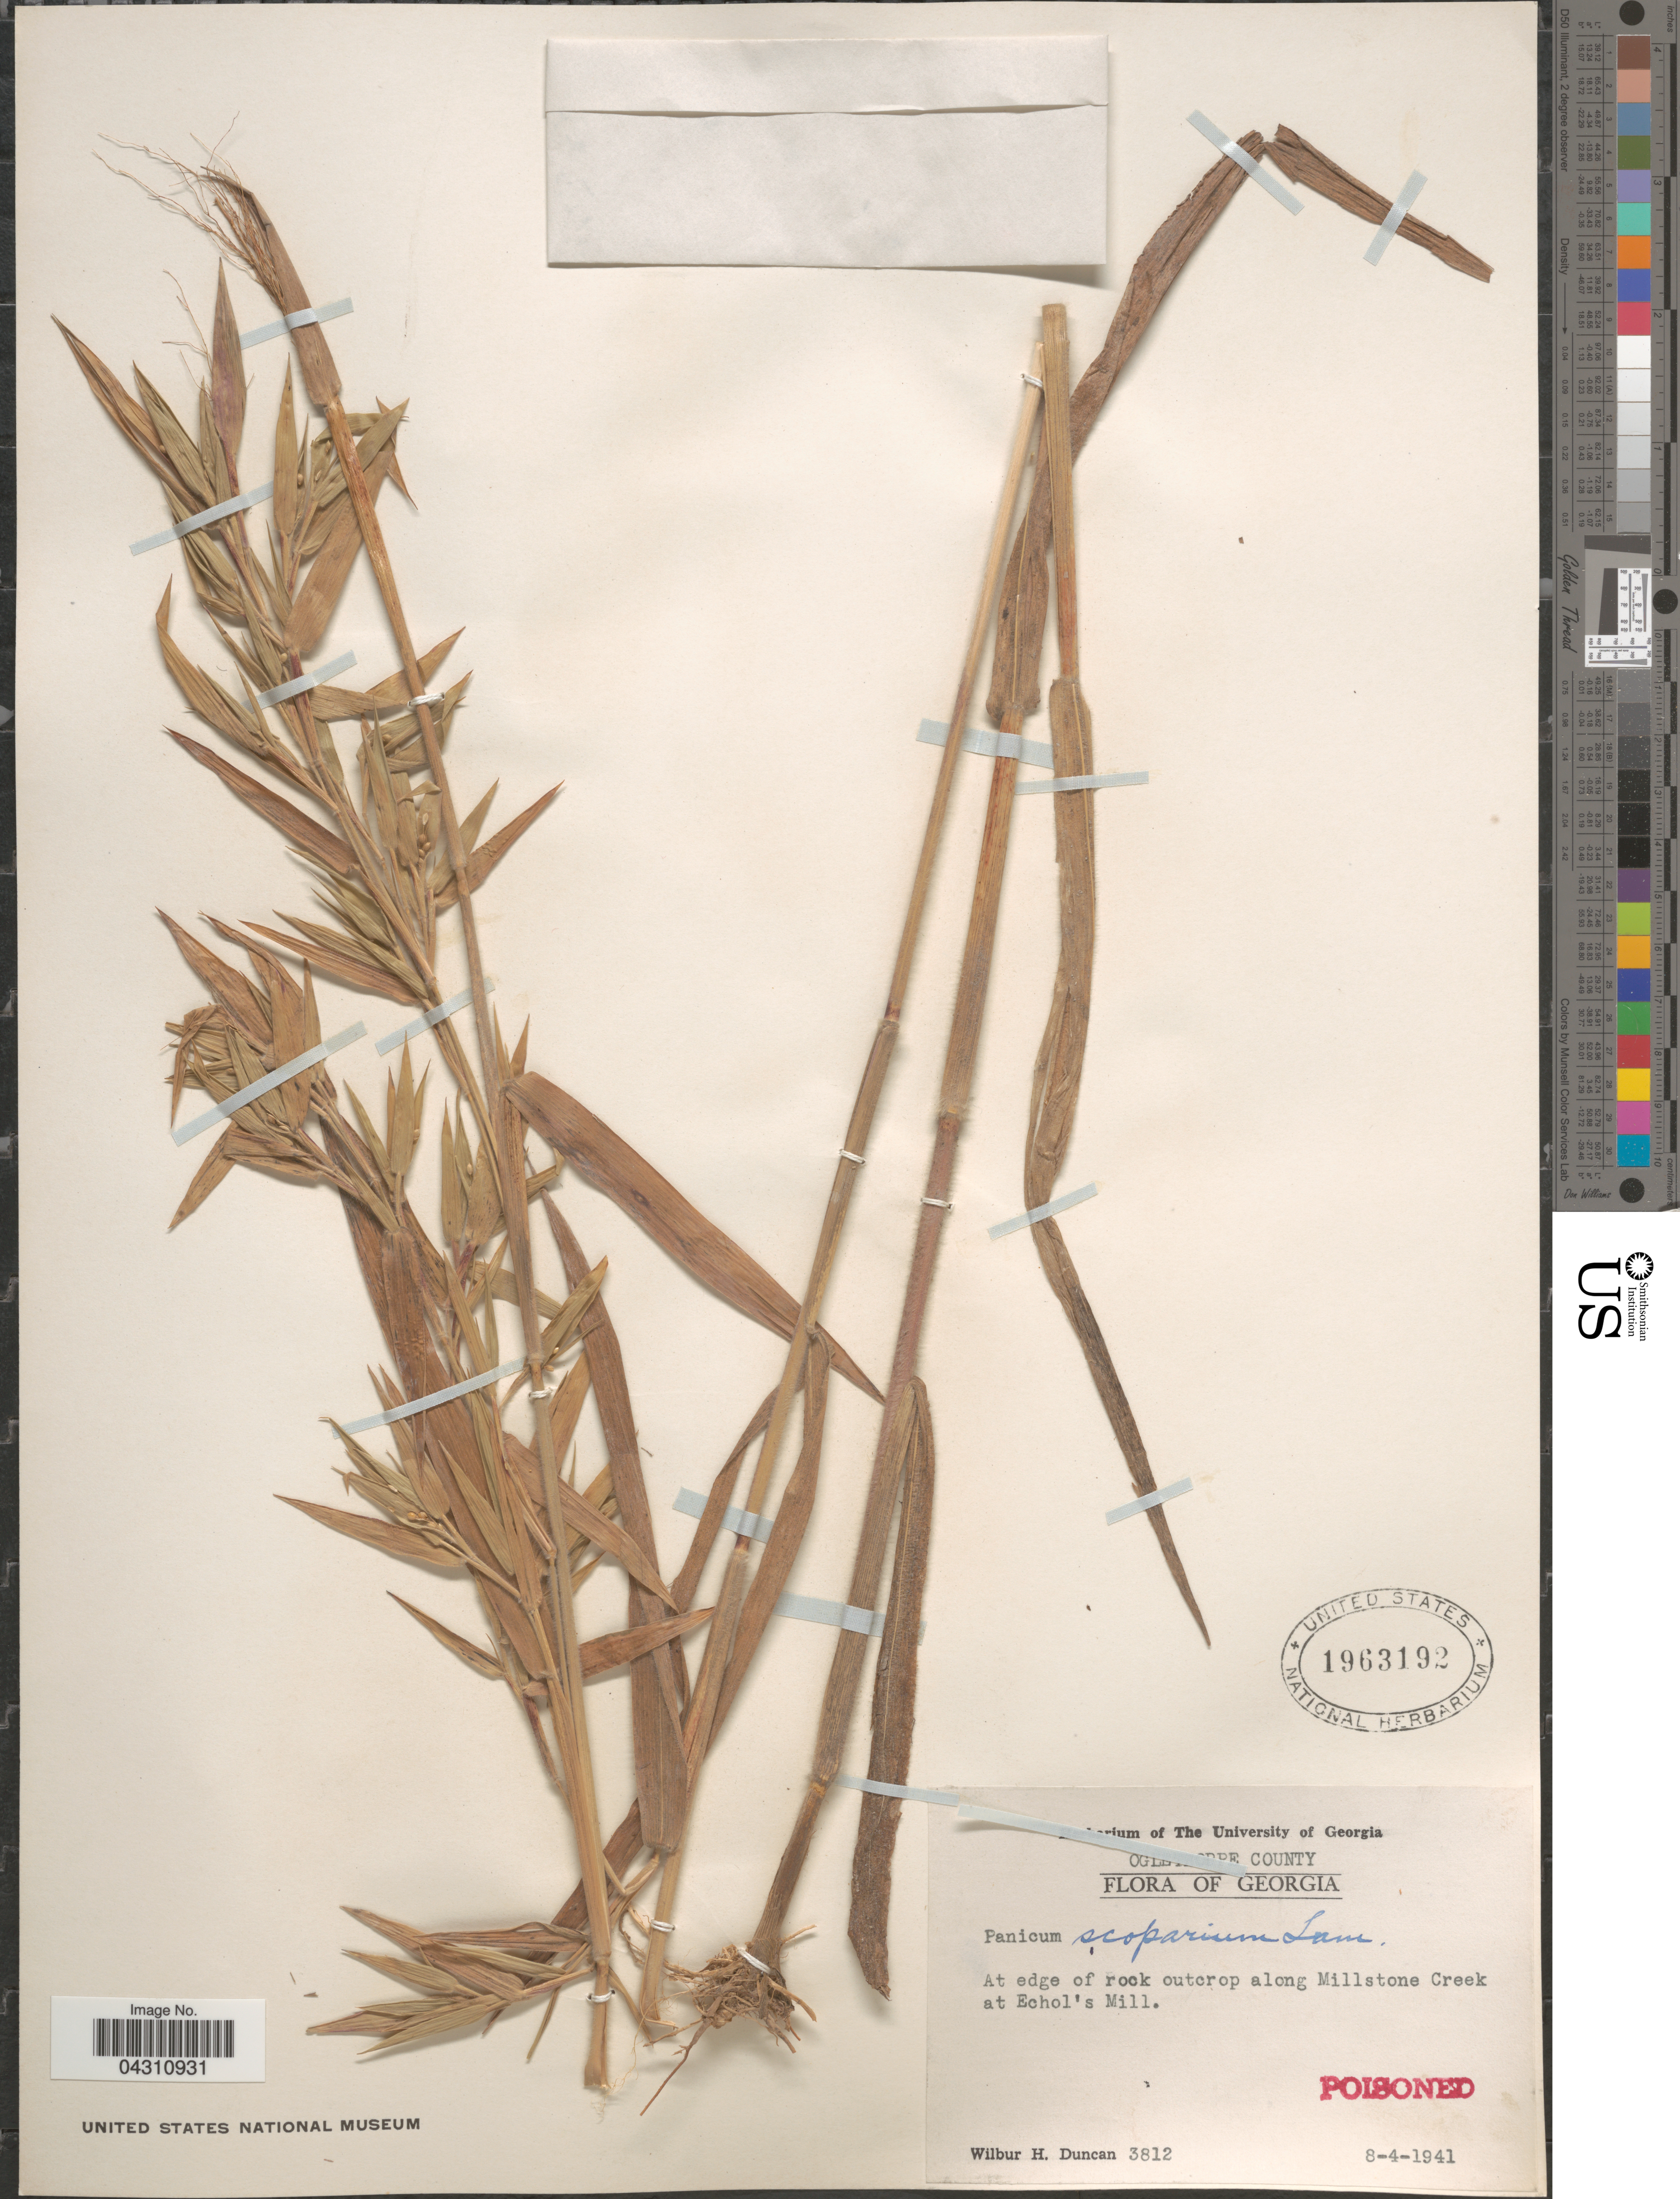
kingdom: Plantae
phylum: Tracheophyta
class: Liliopsida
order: Poales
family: Poaceae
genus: Dichanthelium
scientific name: Dichanthelium scoparium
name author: (Lam.) Gould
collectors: W. H. Duncan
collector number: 3812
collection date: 1941-08-04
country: United States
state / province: Georgia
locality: Oglethorpe County. At edge of rock outcrop along Millstone Creek at Echoll's Mill.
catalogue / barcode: US 1963192